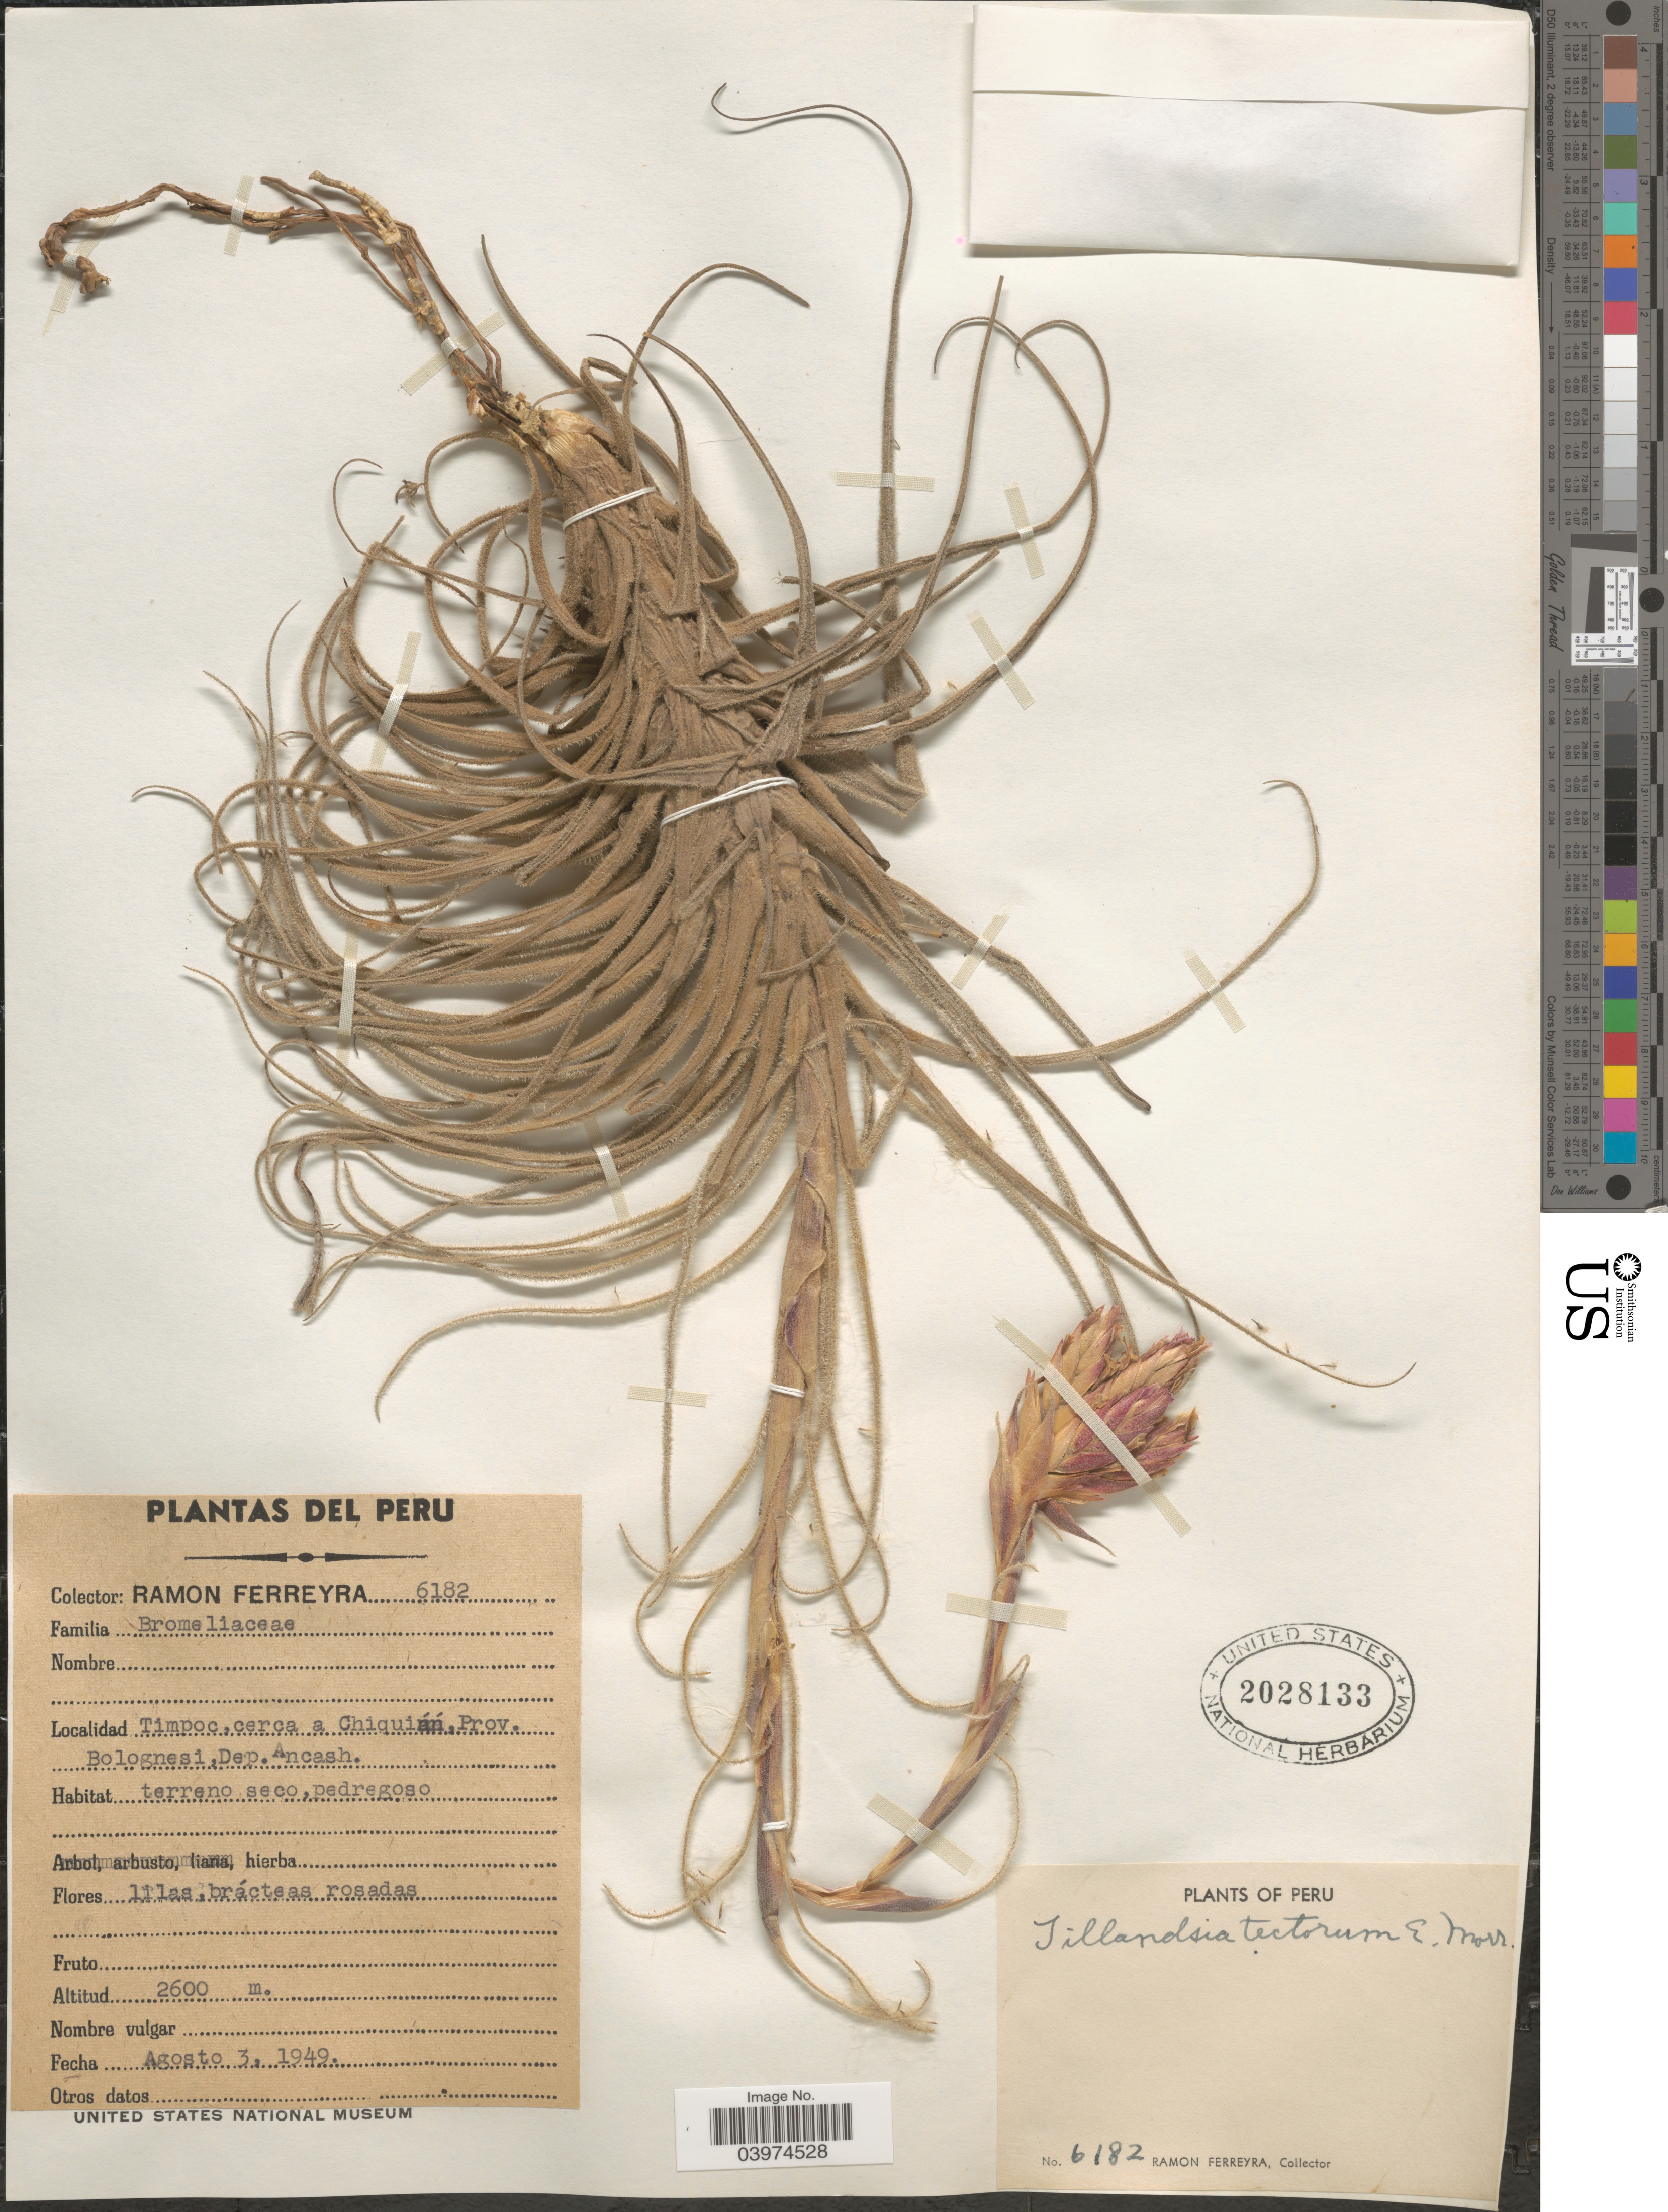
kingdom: Plantae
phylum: Tracheophyta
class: Liliopsida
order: Poales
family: Bromeliaceae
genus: Tillandsia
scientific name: Tillandsia tectorum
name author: É. Morren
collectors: R. A. Ferreyra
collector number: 6182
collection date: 1949-08-03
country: Peru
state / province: Ancash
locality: Timpoc, cerca a Chiquián, Prov. Bolognesi, Dep. Ancash.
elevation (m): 2600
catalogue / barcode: US 2028133